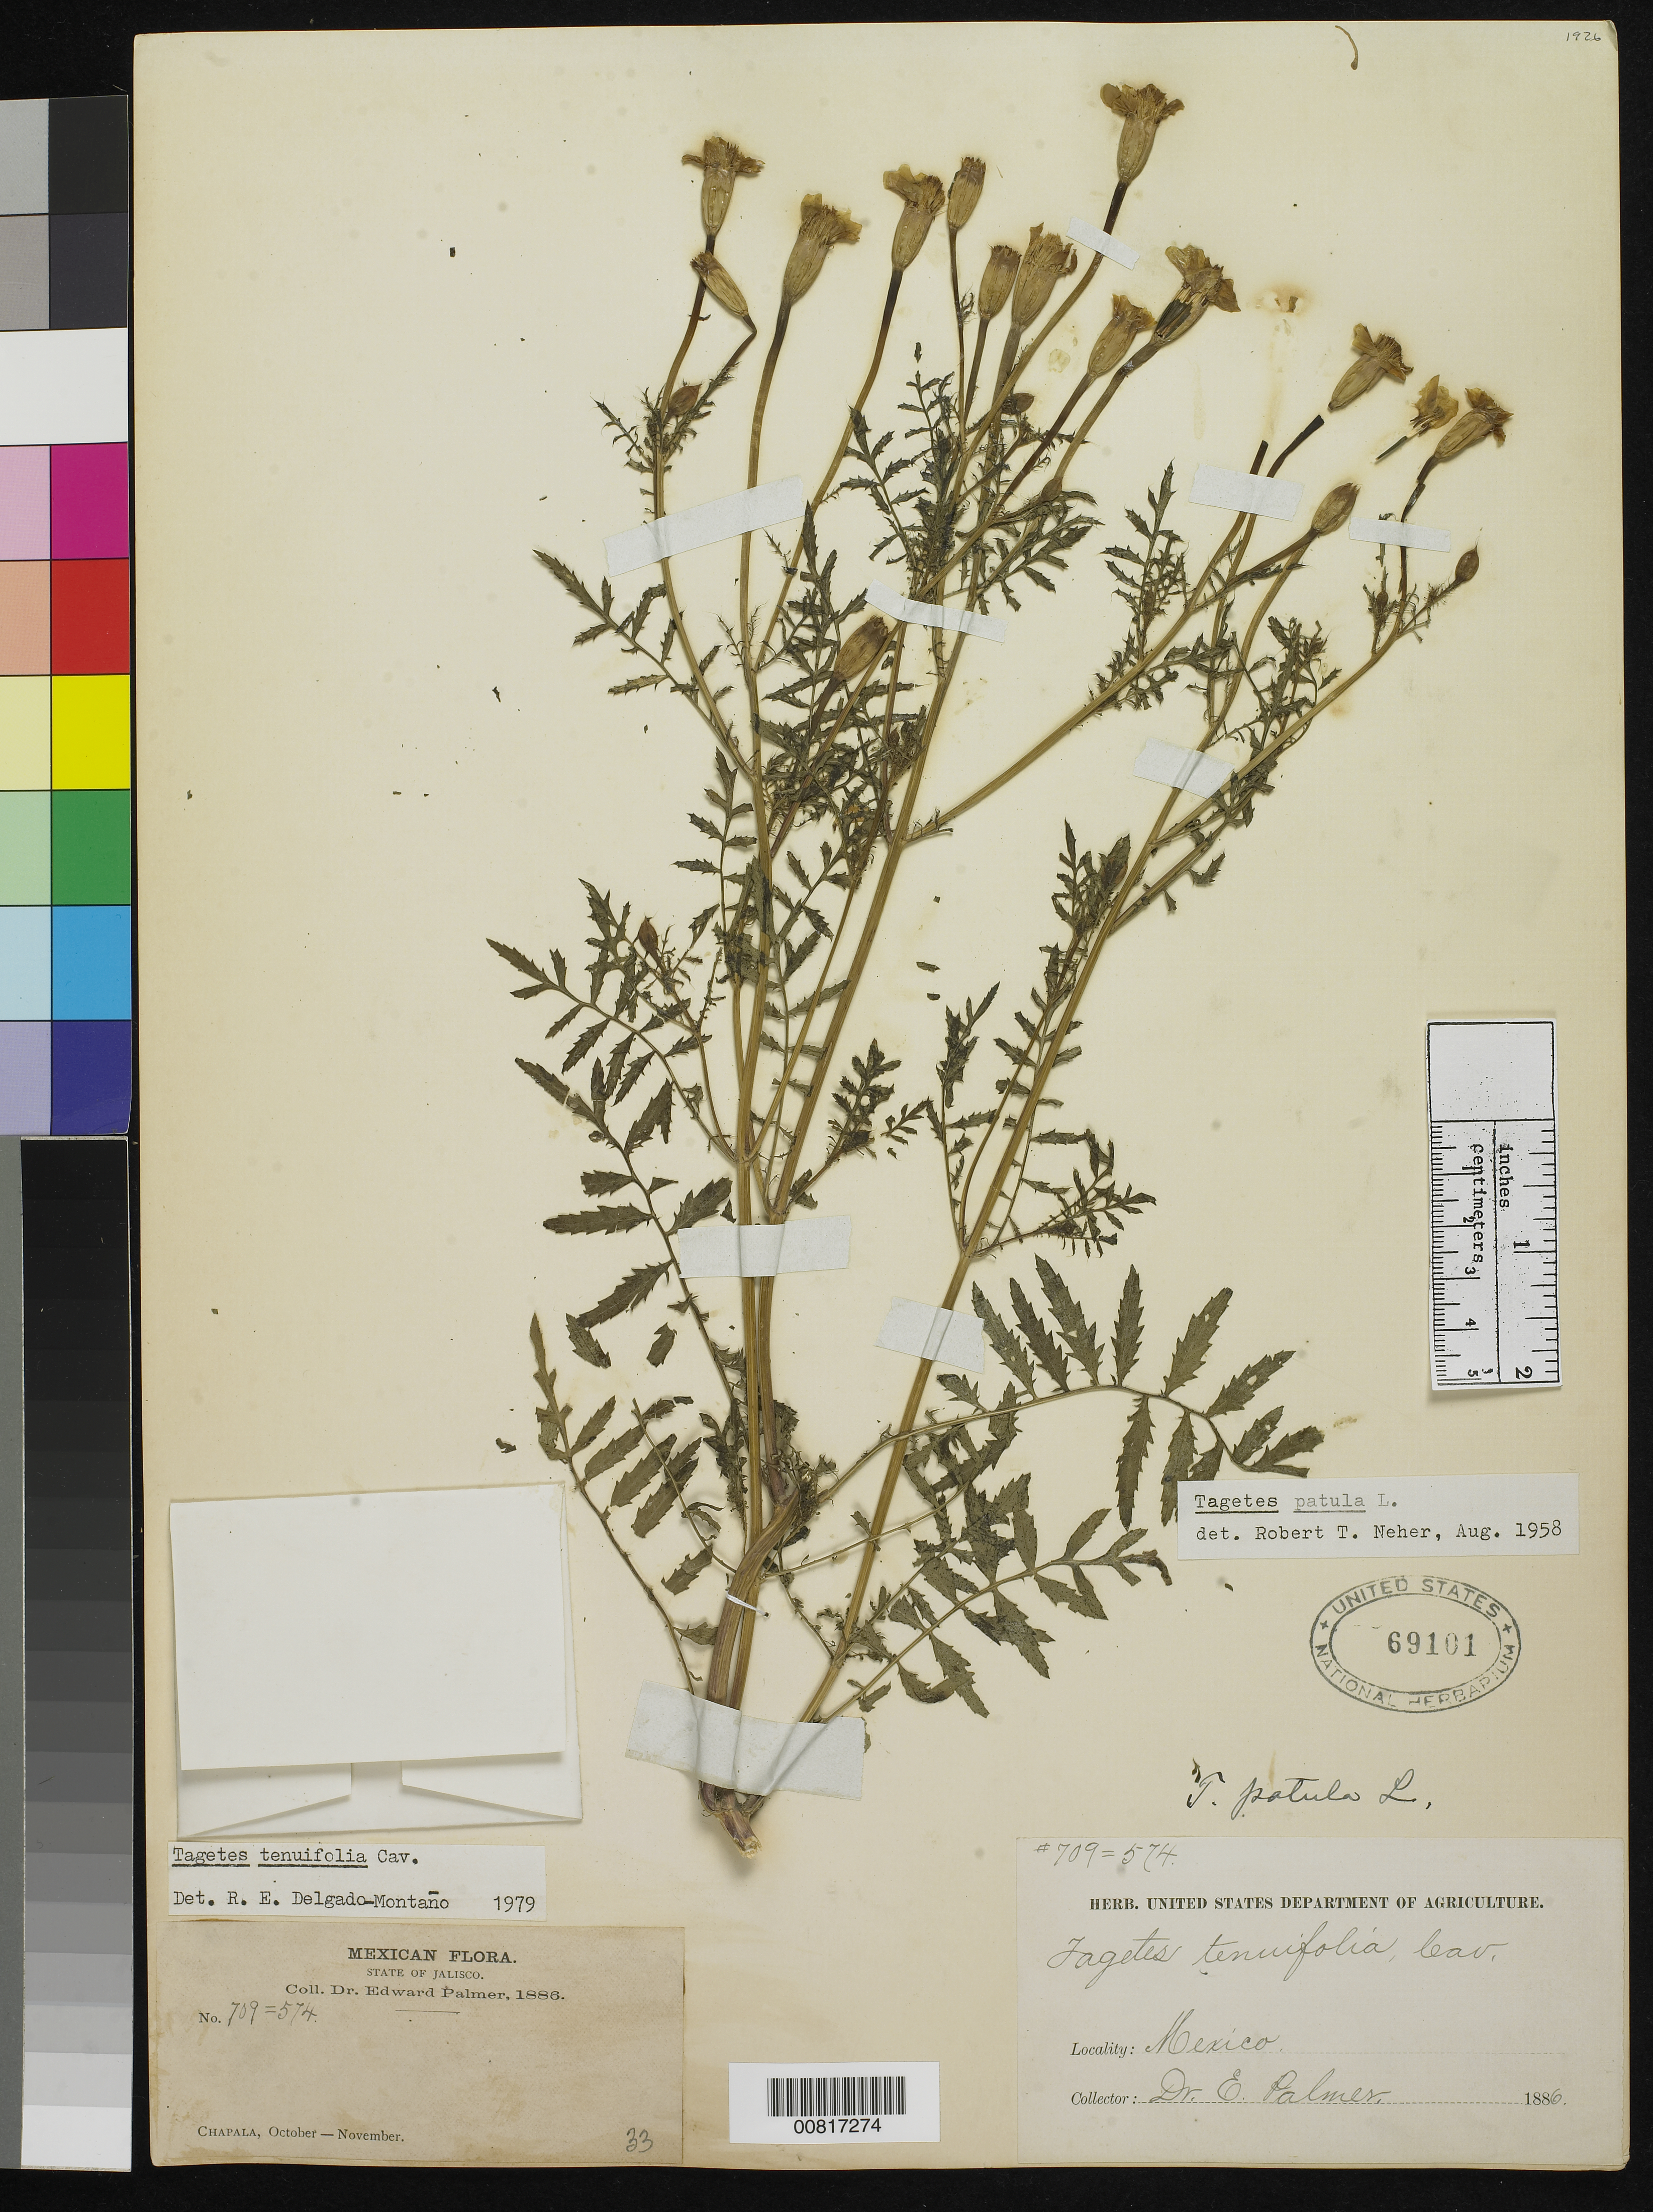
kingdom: Plantae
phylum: Tracheophyta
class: Magnoliopsida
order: Asterales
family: Asteraceae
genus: Tagetes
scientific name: Tagetes tenuifolia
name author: Cav.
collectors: E. Palmer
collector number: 709 = 574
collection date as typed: Oct 1886 to -- Nov 1886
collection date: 1886-10/1886-11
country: Mexico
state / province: Jalisco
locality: Chapala, Jalisco.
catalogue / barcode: US 69101